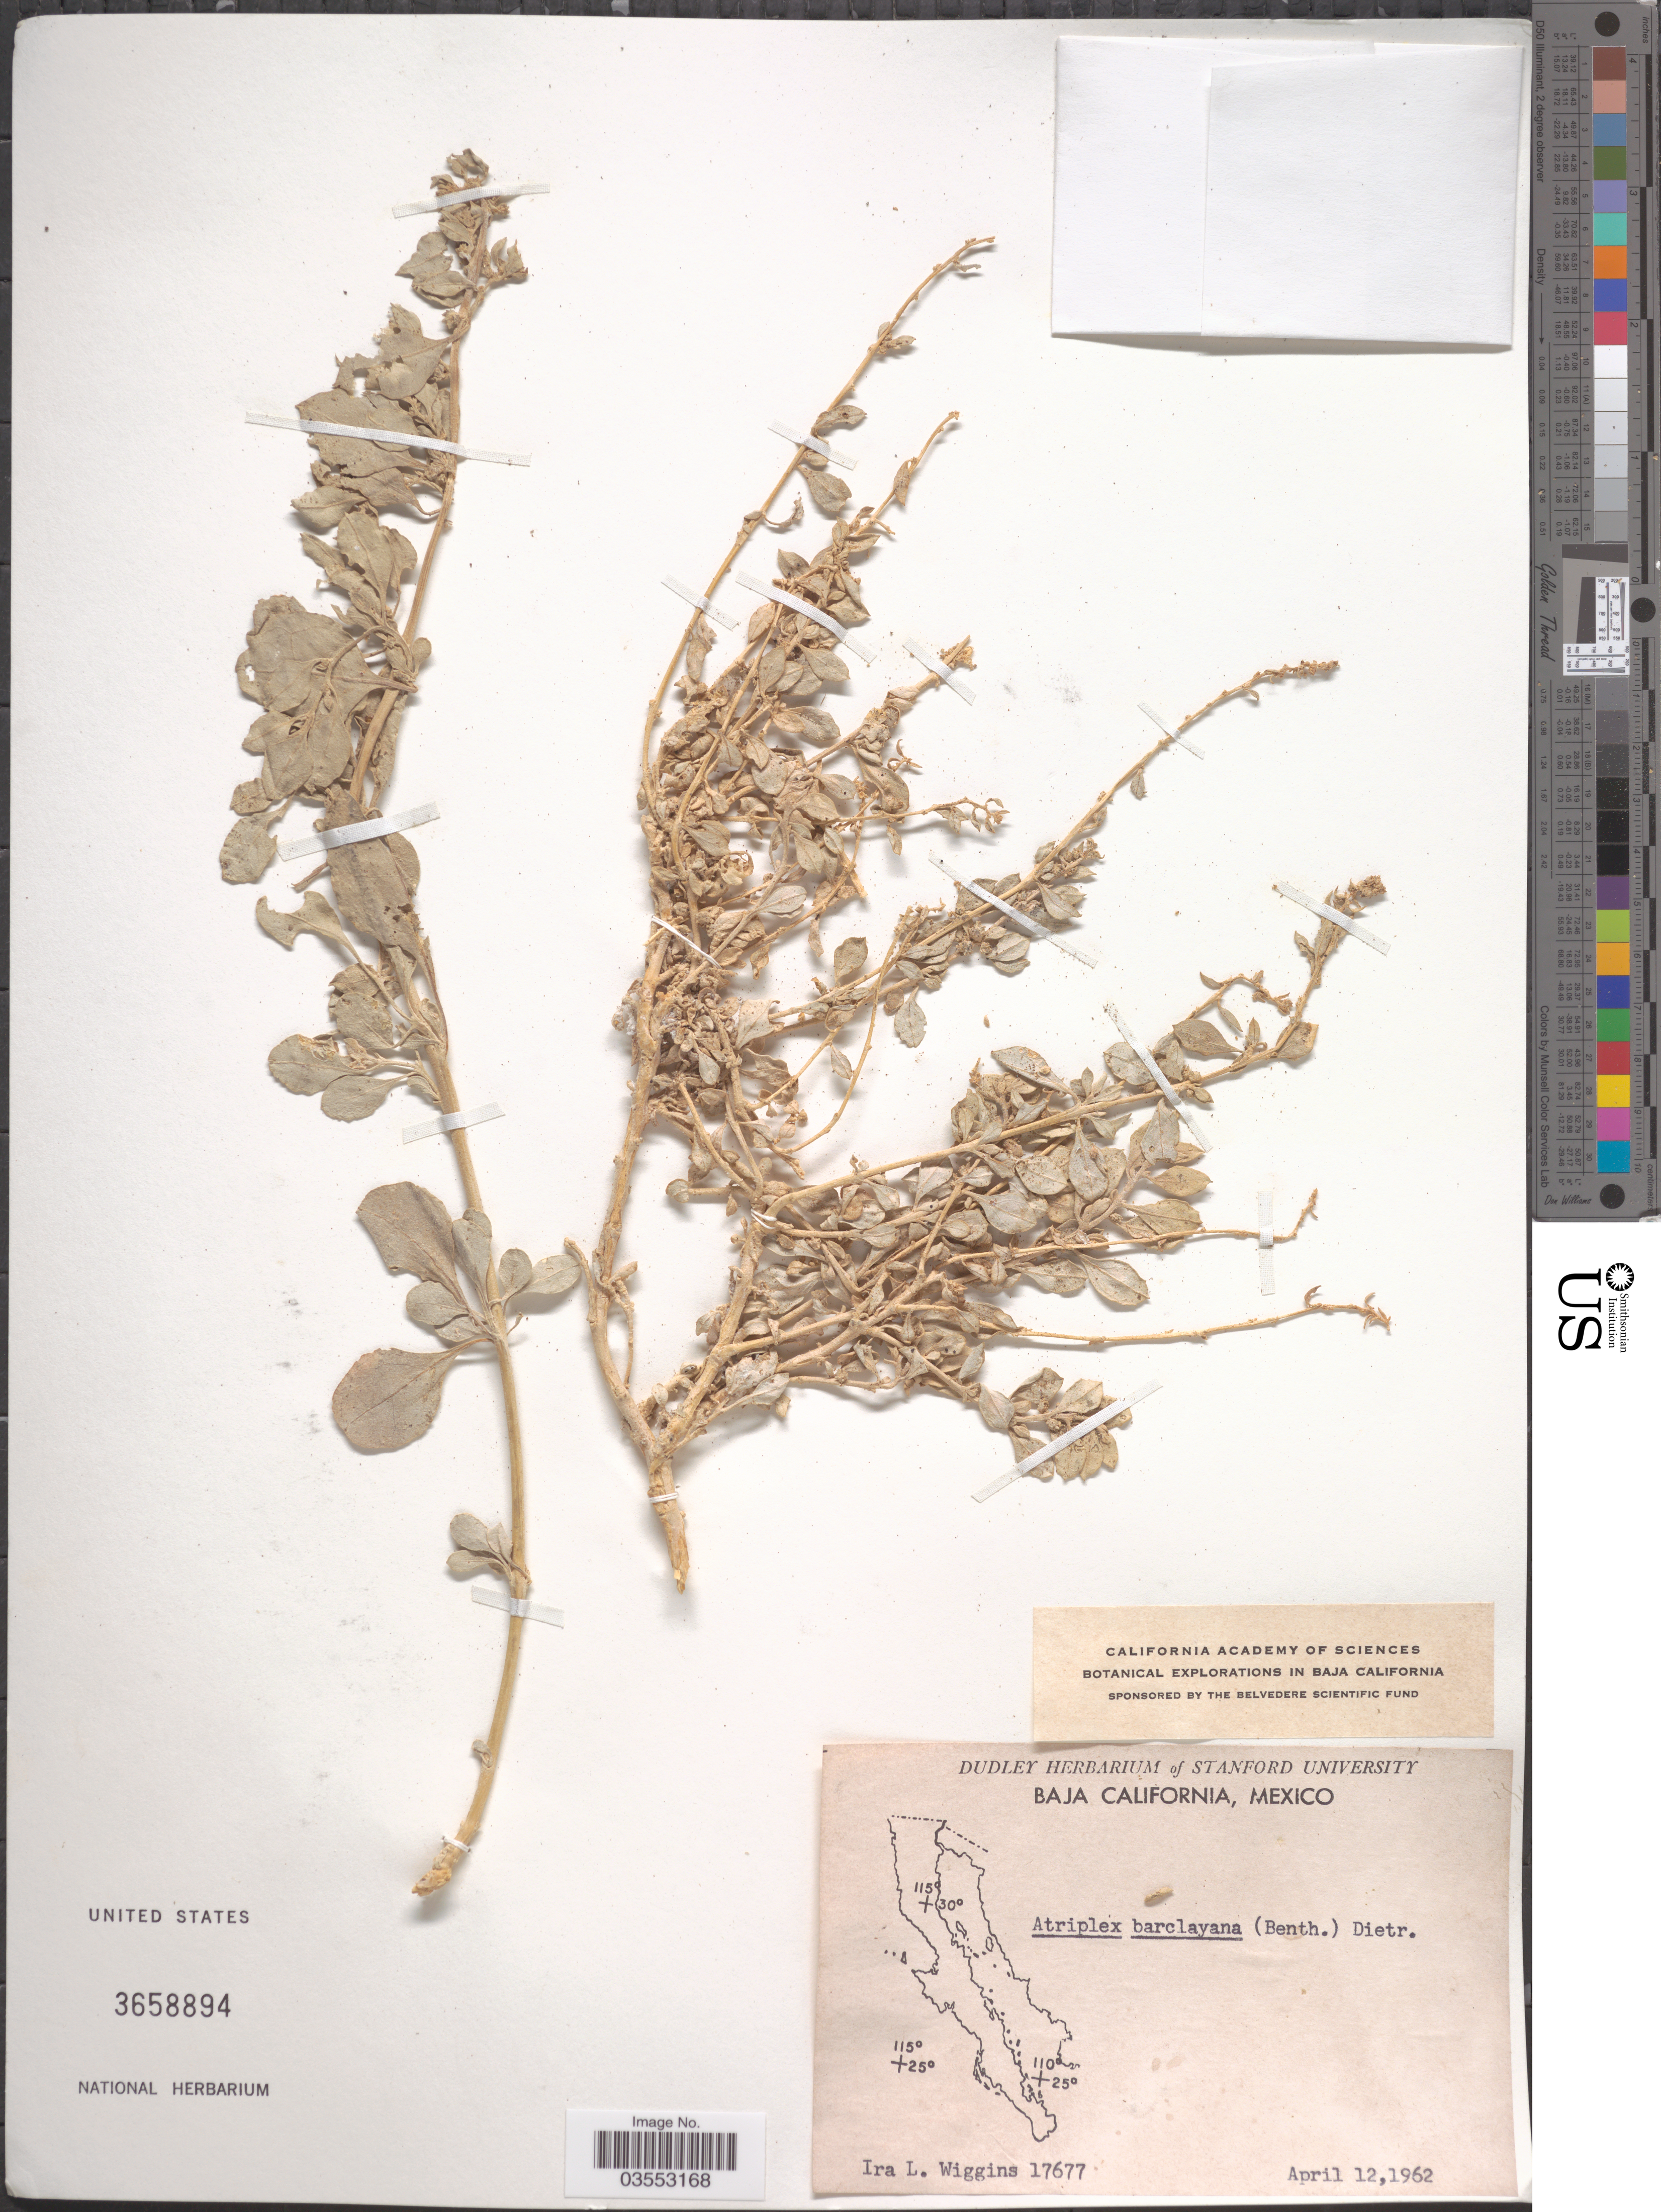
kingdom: Plantae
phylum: Tracheophyta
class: Magnoliopsida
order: Caryophyllales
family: Amaranthaceae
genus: Atriplex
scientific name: Atriplex barclayana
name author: (Benth.) D. Dietr.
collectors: I. L. Wiggins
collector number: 17677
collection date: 1962-04-12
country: Mexico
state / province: Baja California Norte / Baja California Sur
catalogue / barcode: US 3658894